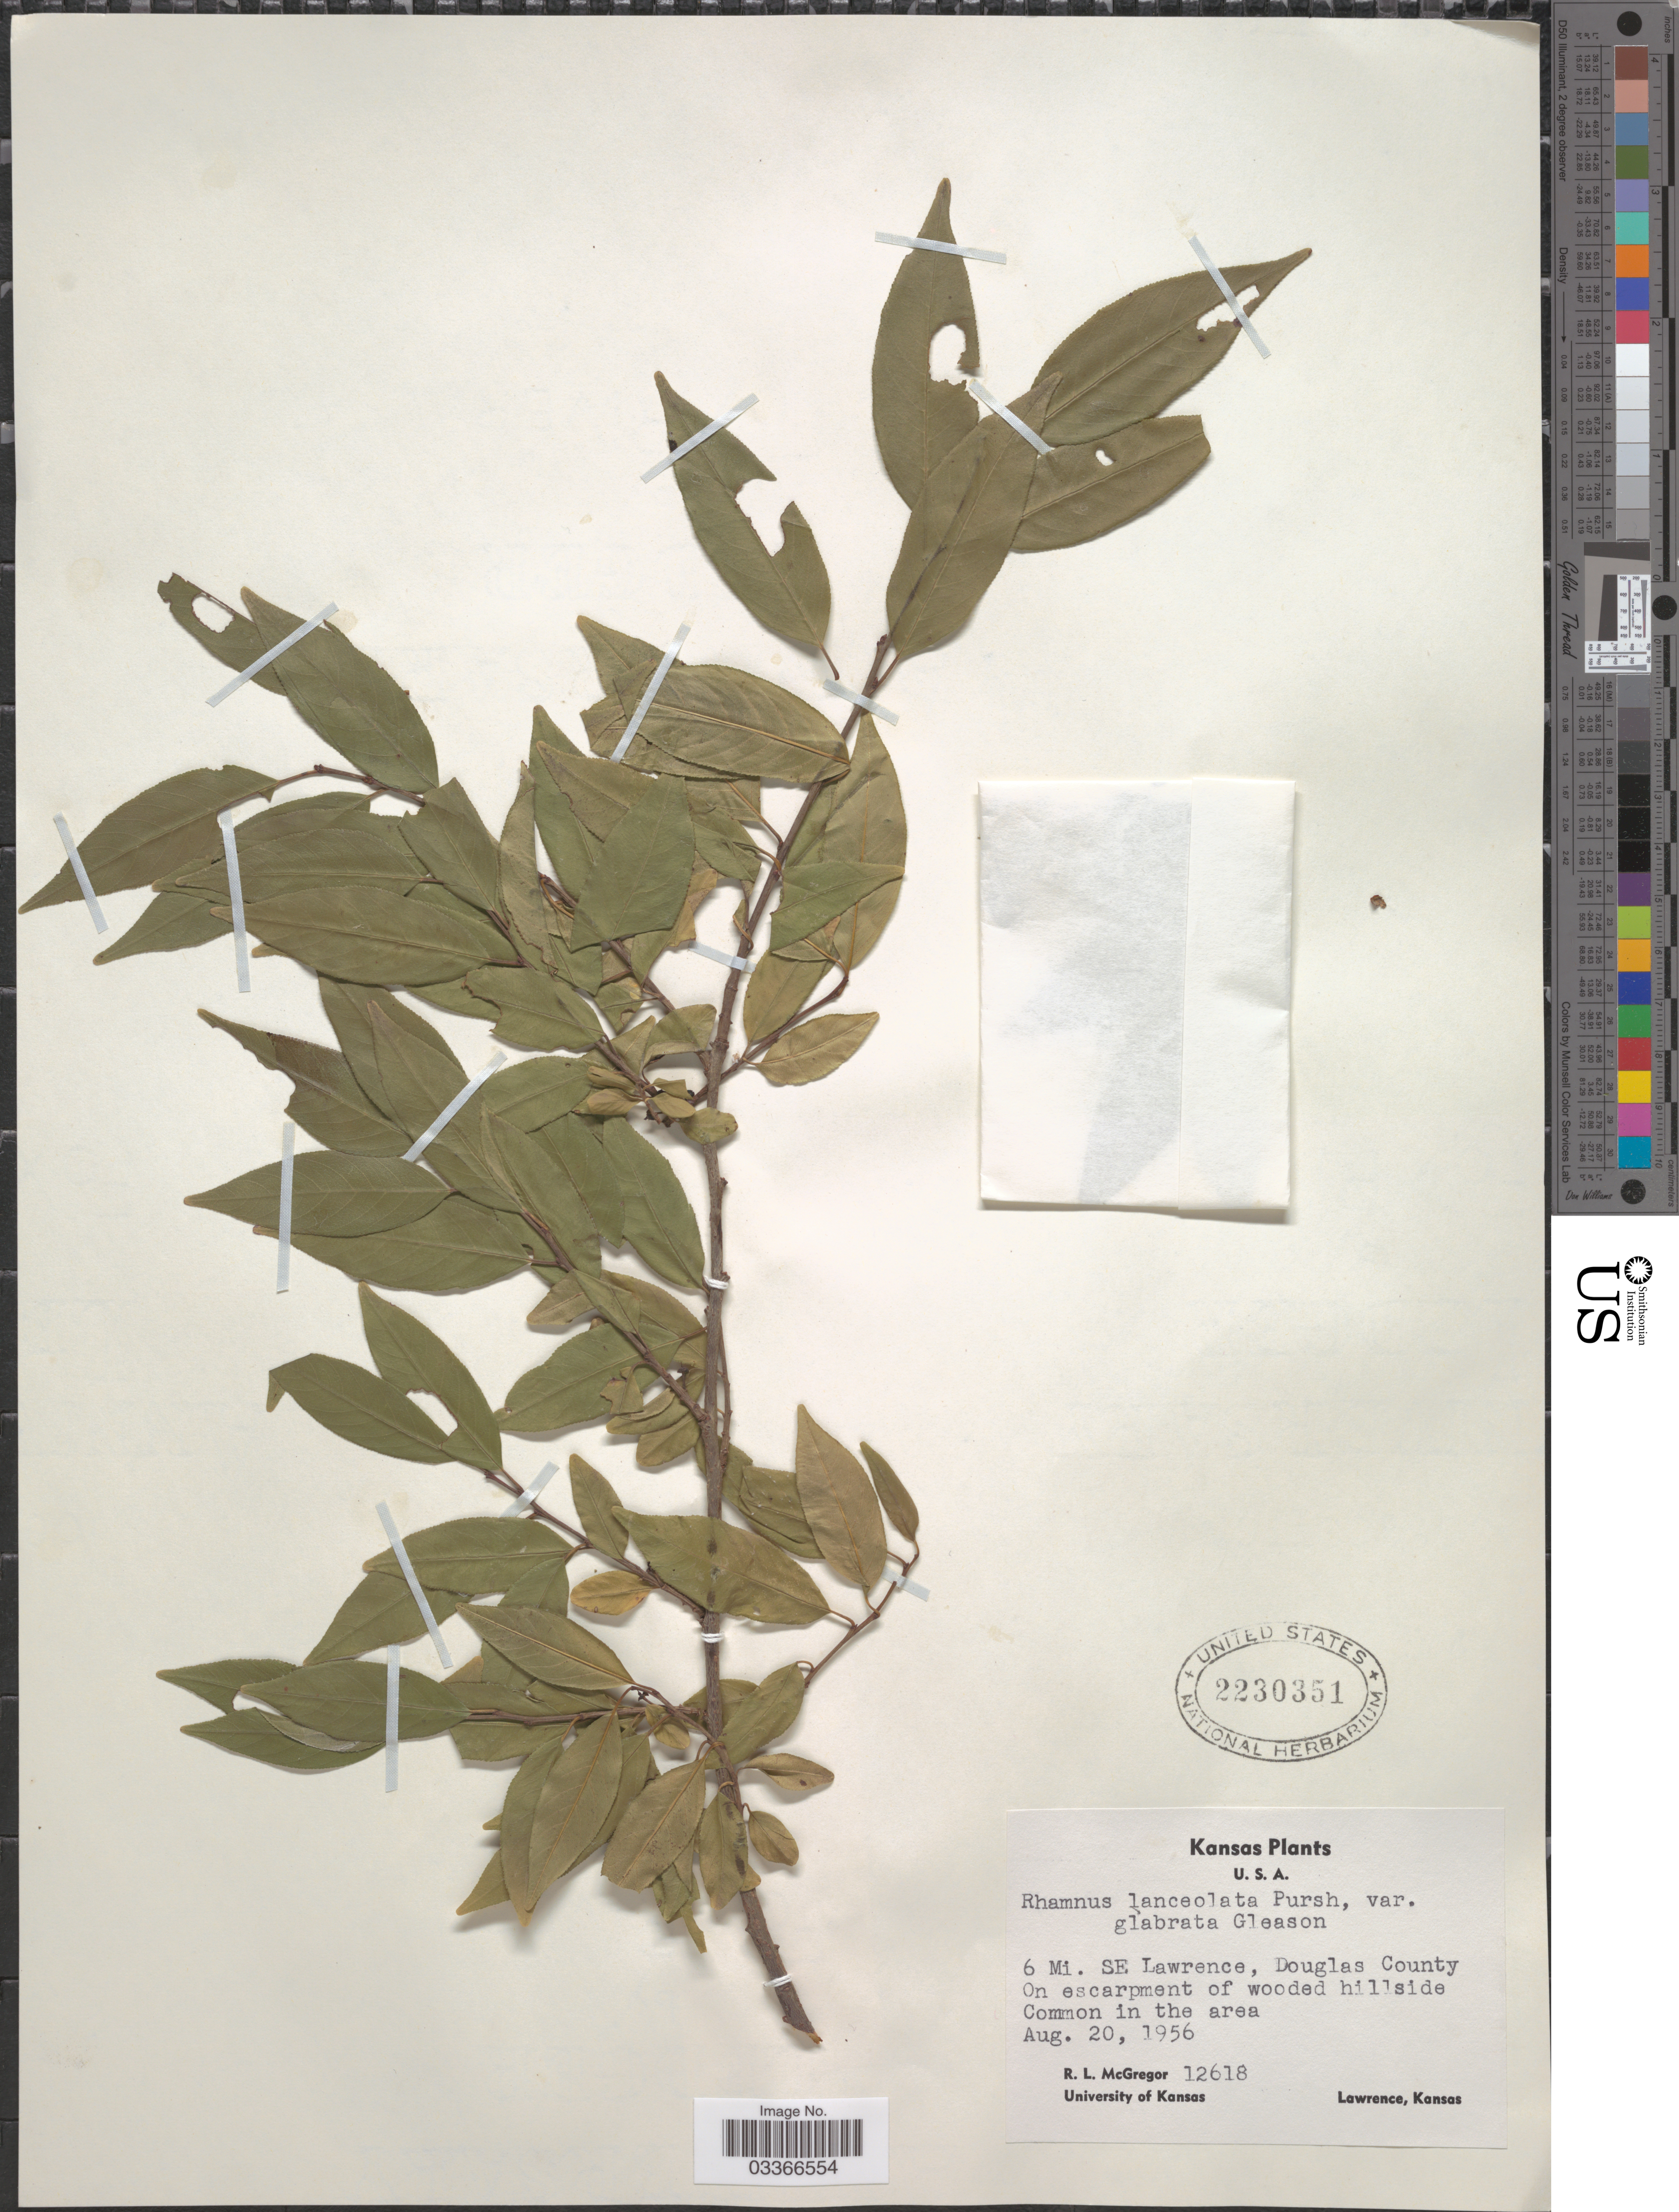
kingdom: Plantae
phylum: Tracheophyta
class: Magnoliopsida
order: Rosales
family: Rhamnaceae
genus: Rhamnus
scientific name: Rhamnus lanceolata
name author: Pursh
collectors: R. McGregor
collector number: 12618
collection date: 1956-08-20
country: United States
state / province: Kansas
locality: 6 Mi. SE Lawrence, Douglas County.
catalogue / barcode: US 2230351